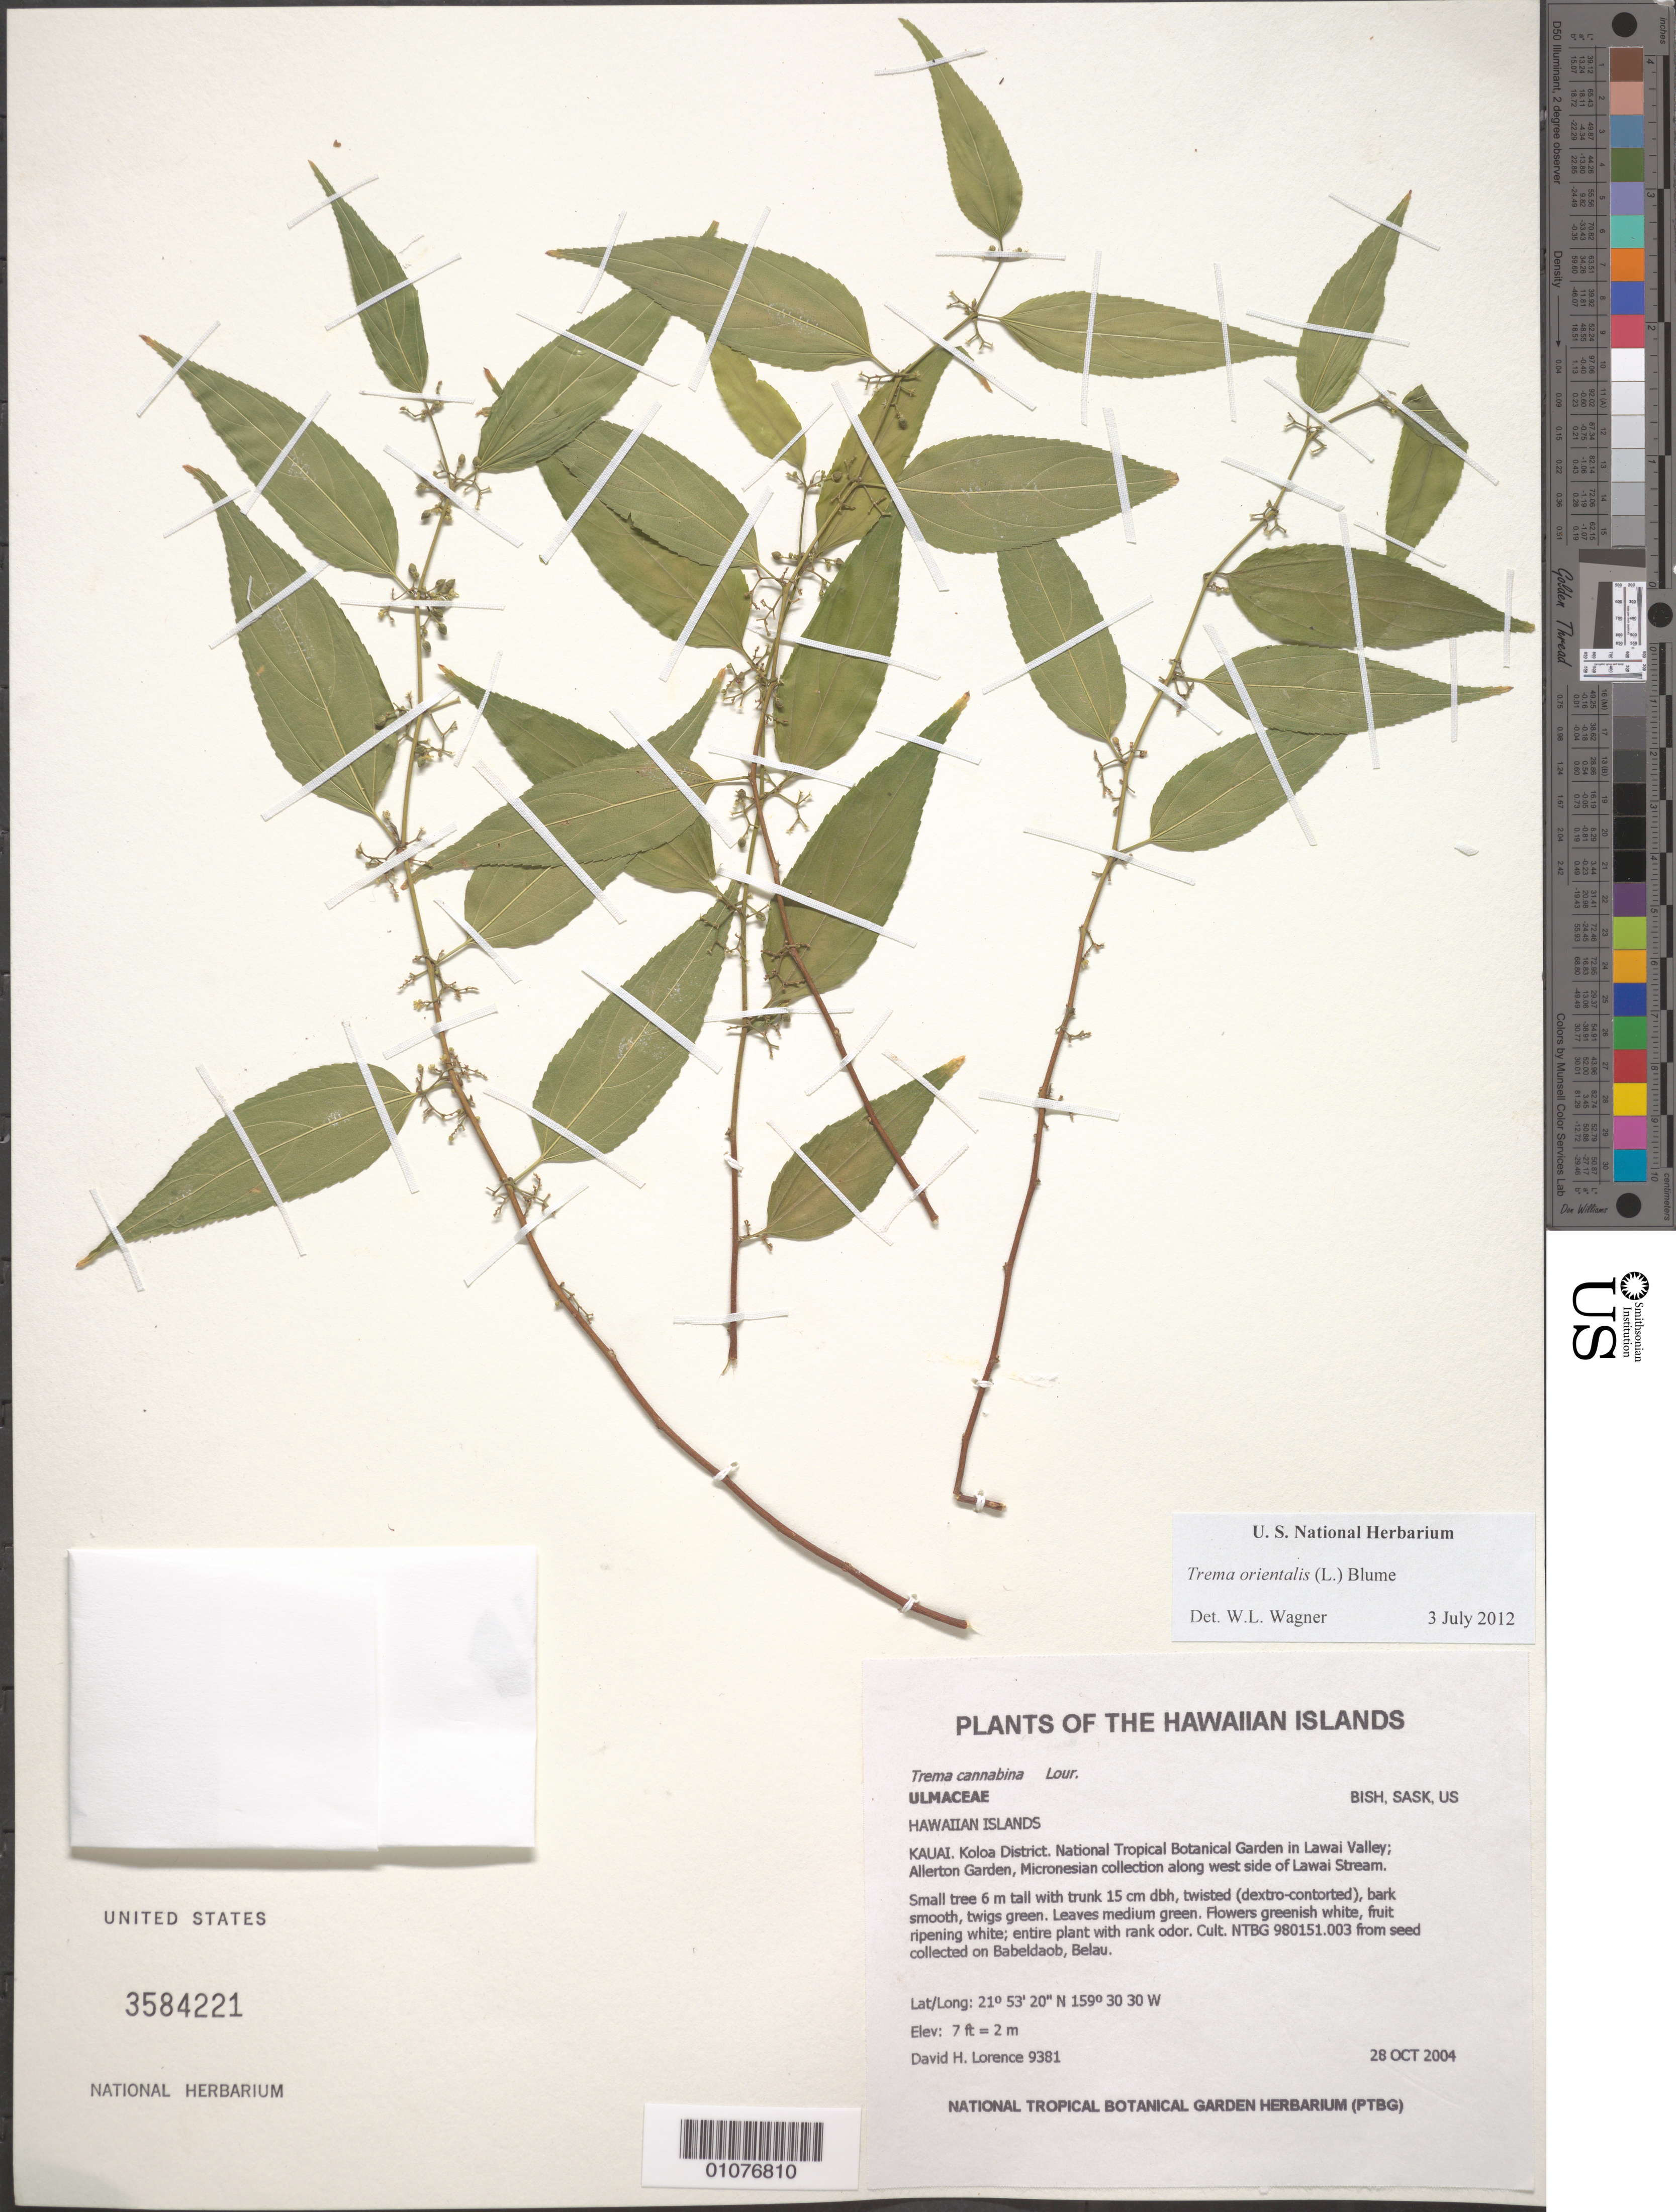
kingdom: Plantae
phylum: Tracheophyta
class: Magnoliopsida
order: Rosales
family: Cannabaceae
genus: Trema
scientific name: Trema orientale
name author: (L.) Blume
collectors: D. Lorence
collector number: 9381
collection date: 2004-10-28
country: United States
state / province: Hawaii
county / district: Kauai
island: Kaua'i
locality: Koloa District, National Tropical Botanical Garden in Lawai Valley; Allerton Garden, Micronesian Collection along W side of Lawai Stream.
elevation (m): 2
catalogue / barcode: US 3584221